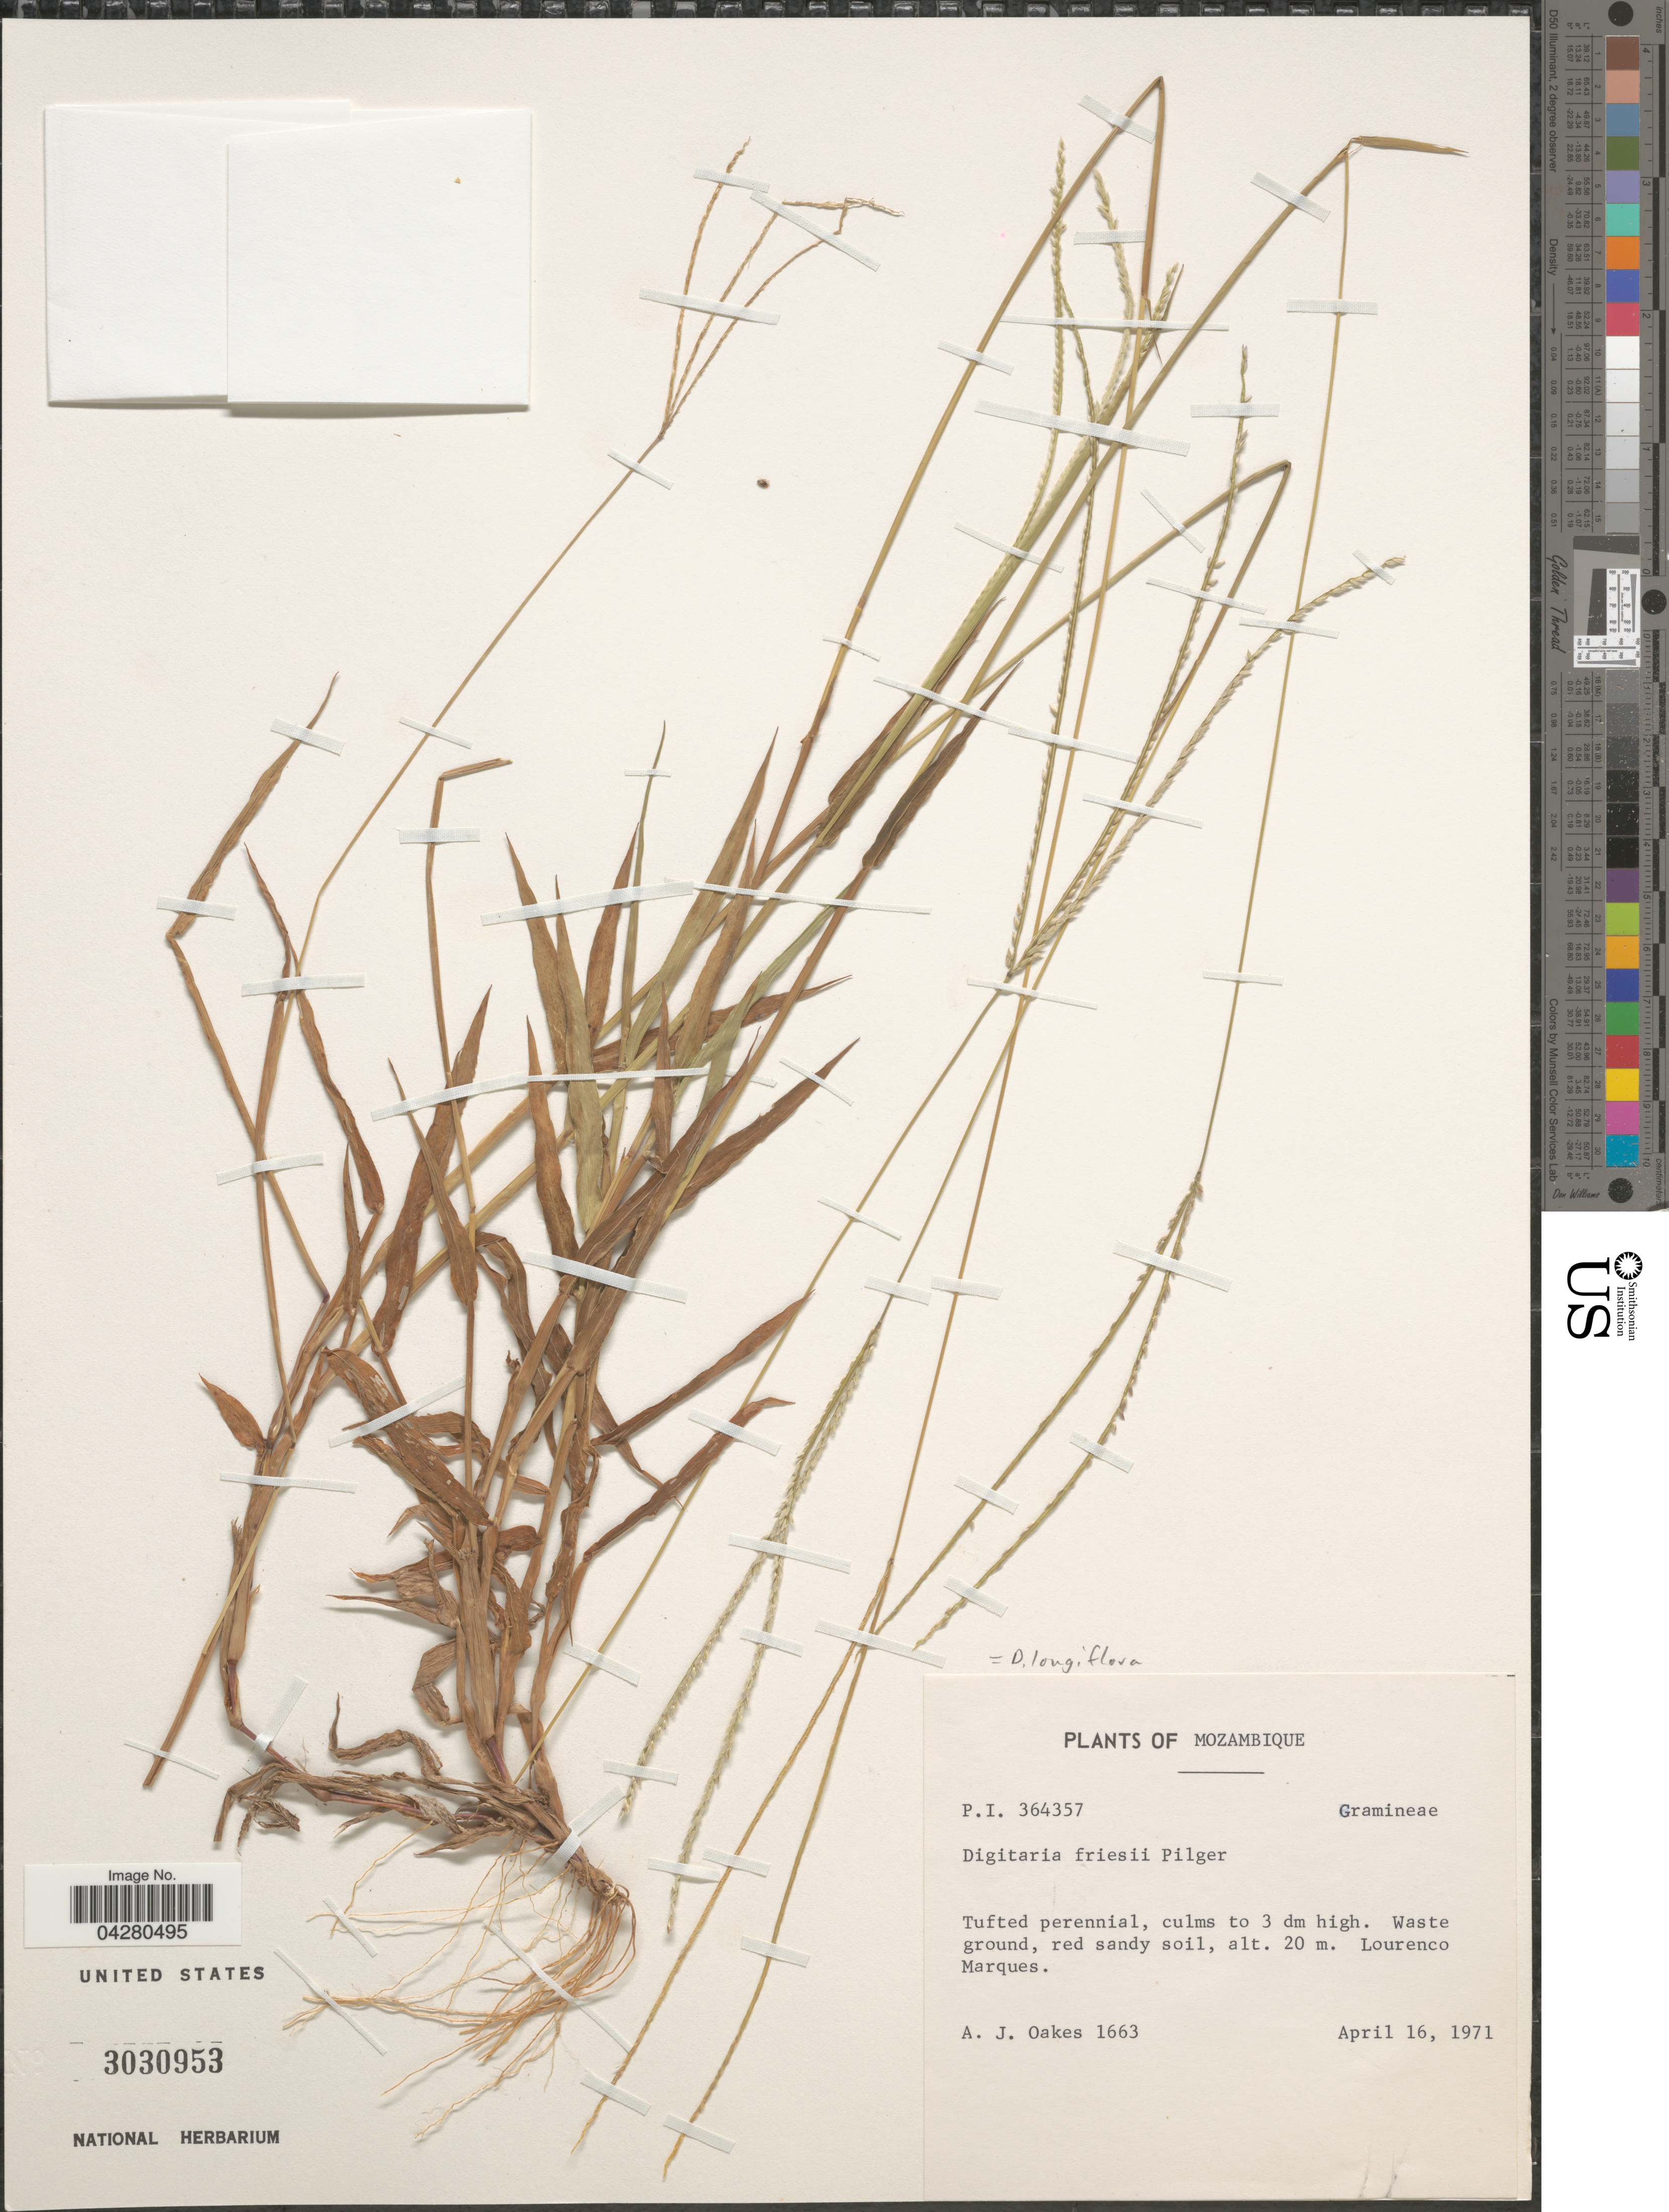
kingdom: Plantae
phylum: Tracheophyta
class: Liliopsida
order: Poales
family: Poaceae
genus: Digitaria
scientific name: Digitaria longiflora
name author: (Retz.) Pers.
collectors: A. Oakes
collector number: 1663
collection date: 1971-04-16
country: Mozambique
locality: Lourenco Marques.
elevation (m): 20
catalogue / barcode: US 3030953